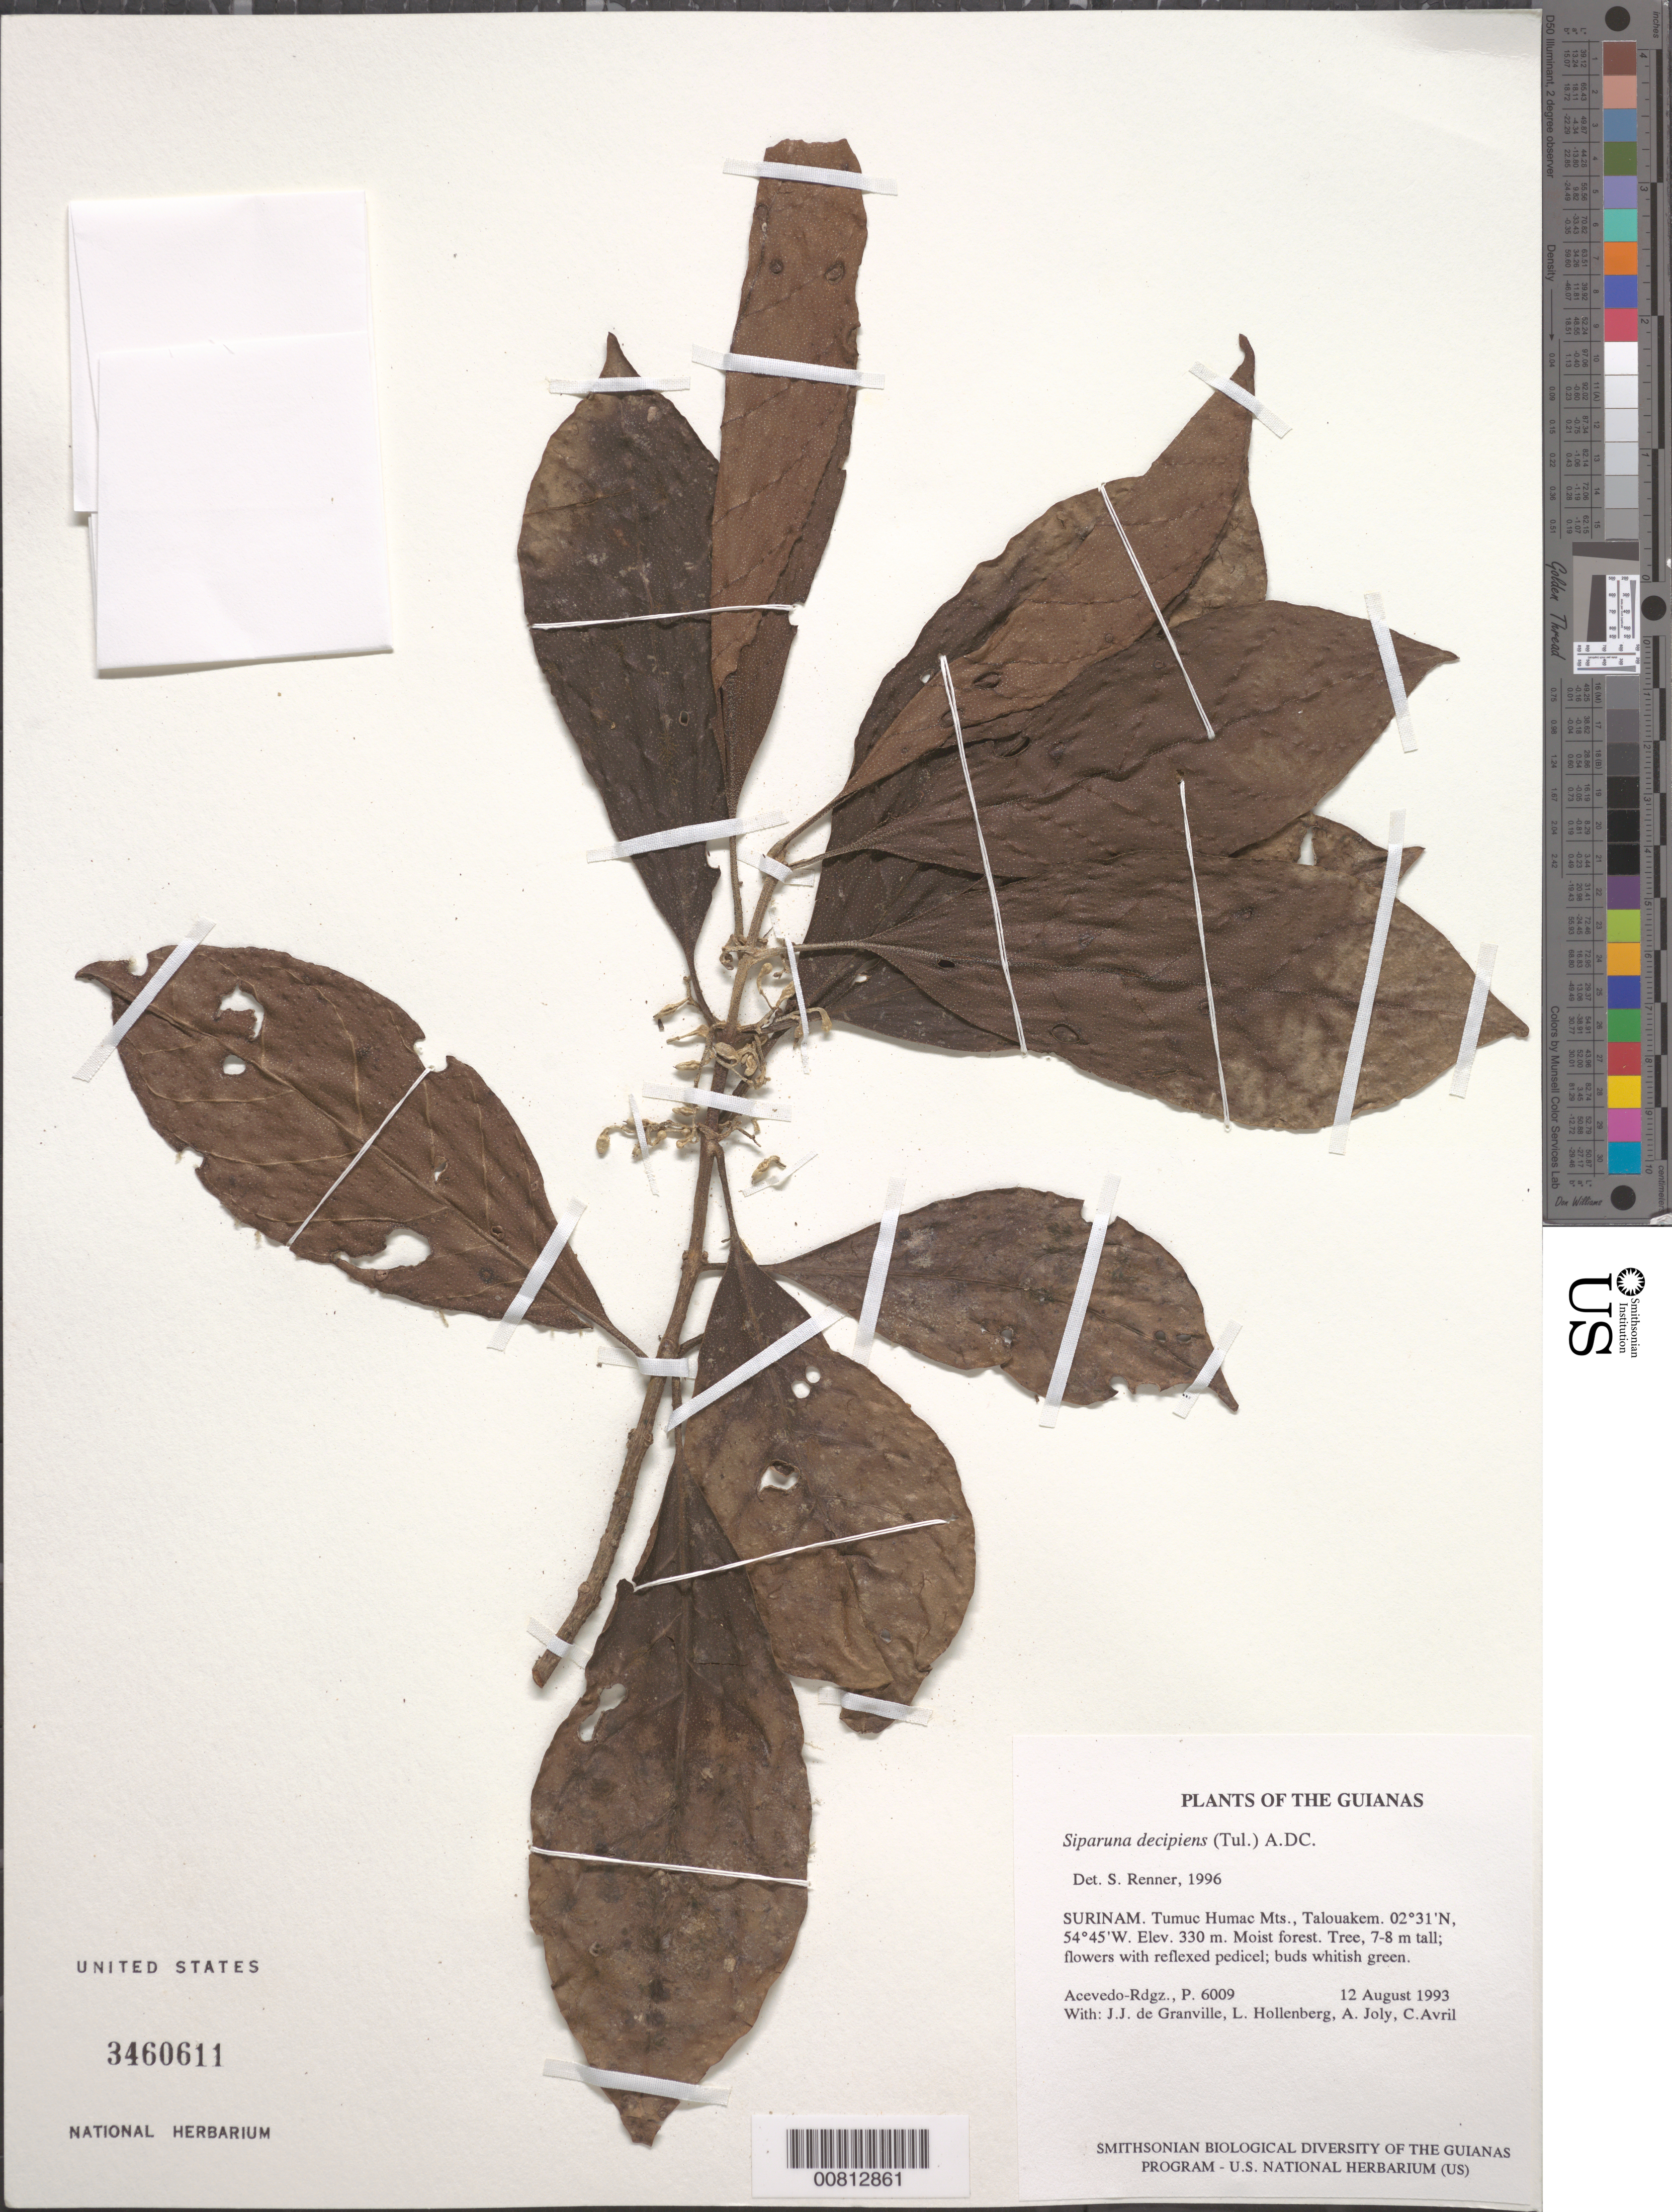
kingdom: Plantae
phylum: Tracheophyta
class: Magnoliopsida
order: Laurales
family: Siparunaceae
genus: Siparuna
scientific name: Siparuna decipiens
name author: (Tul.) A. DC.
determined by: Renner, S. S.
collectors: P. Acevedo-Rodr.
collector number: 6009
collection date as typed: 12 Aug 1993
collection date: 1993-08-12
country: Suriname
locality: Tumuc Humac Mts., Talouakem.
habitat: Moist forest.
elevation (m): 330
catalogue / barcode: US 3460611